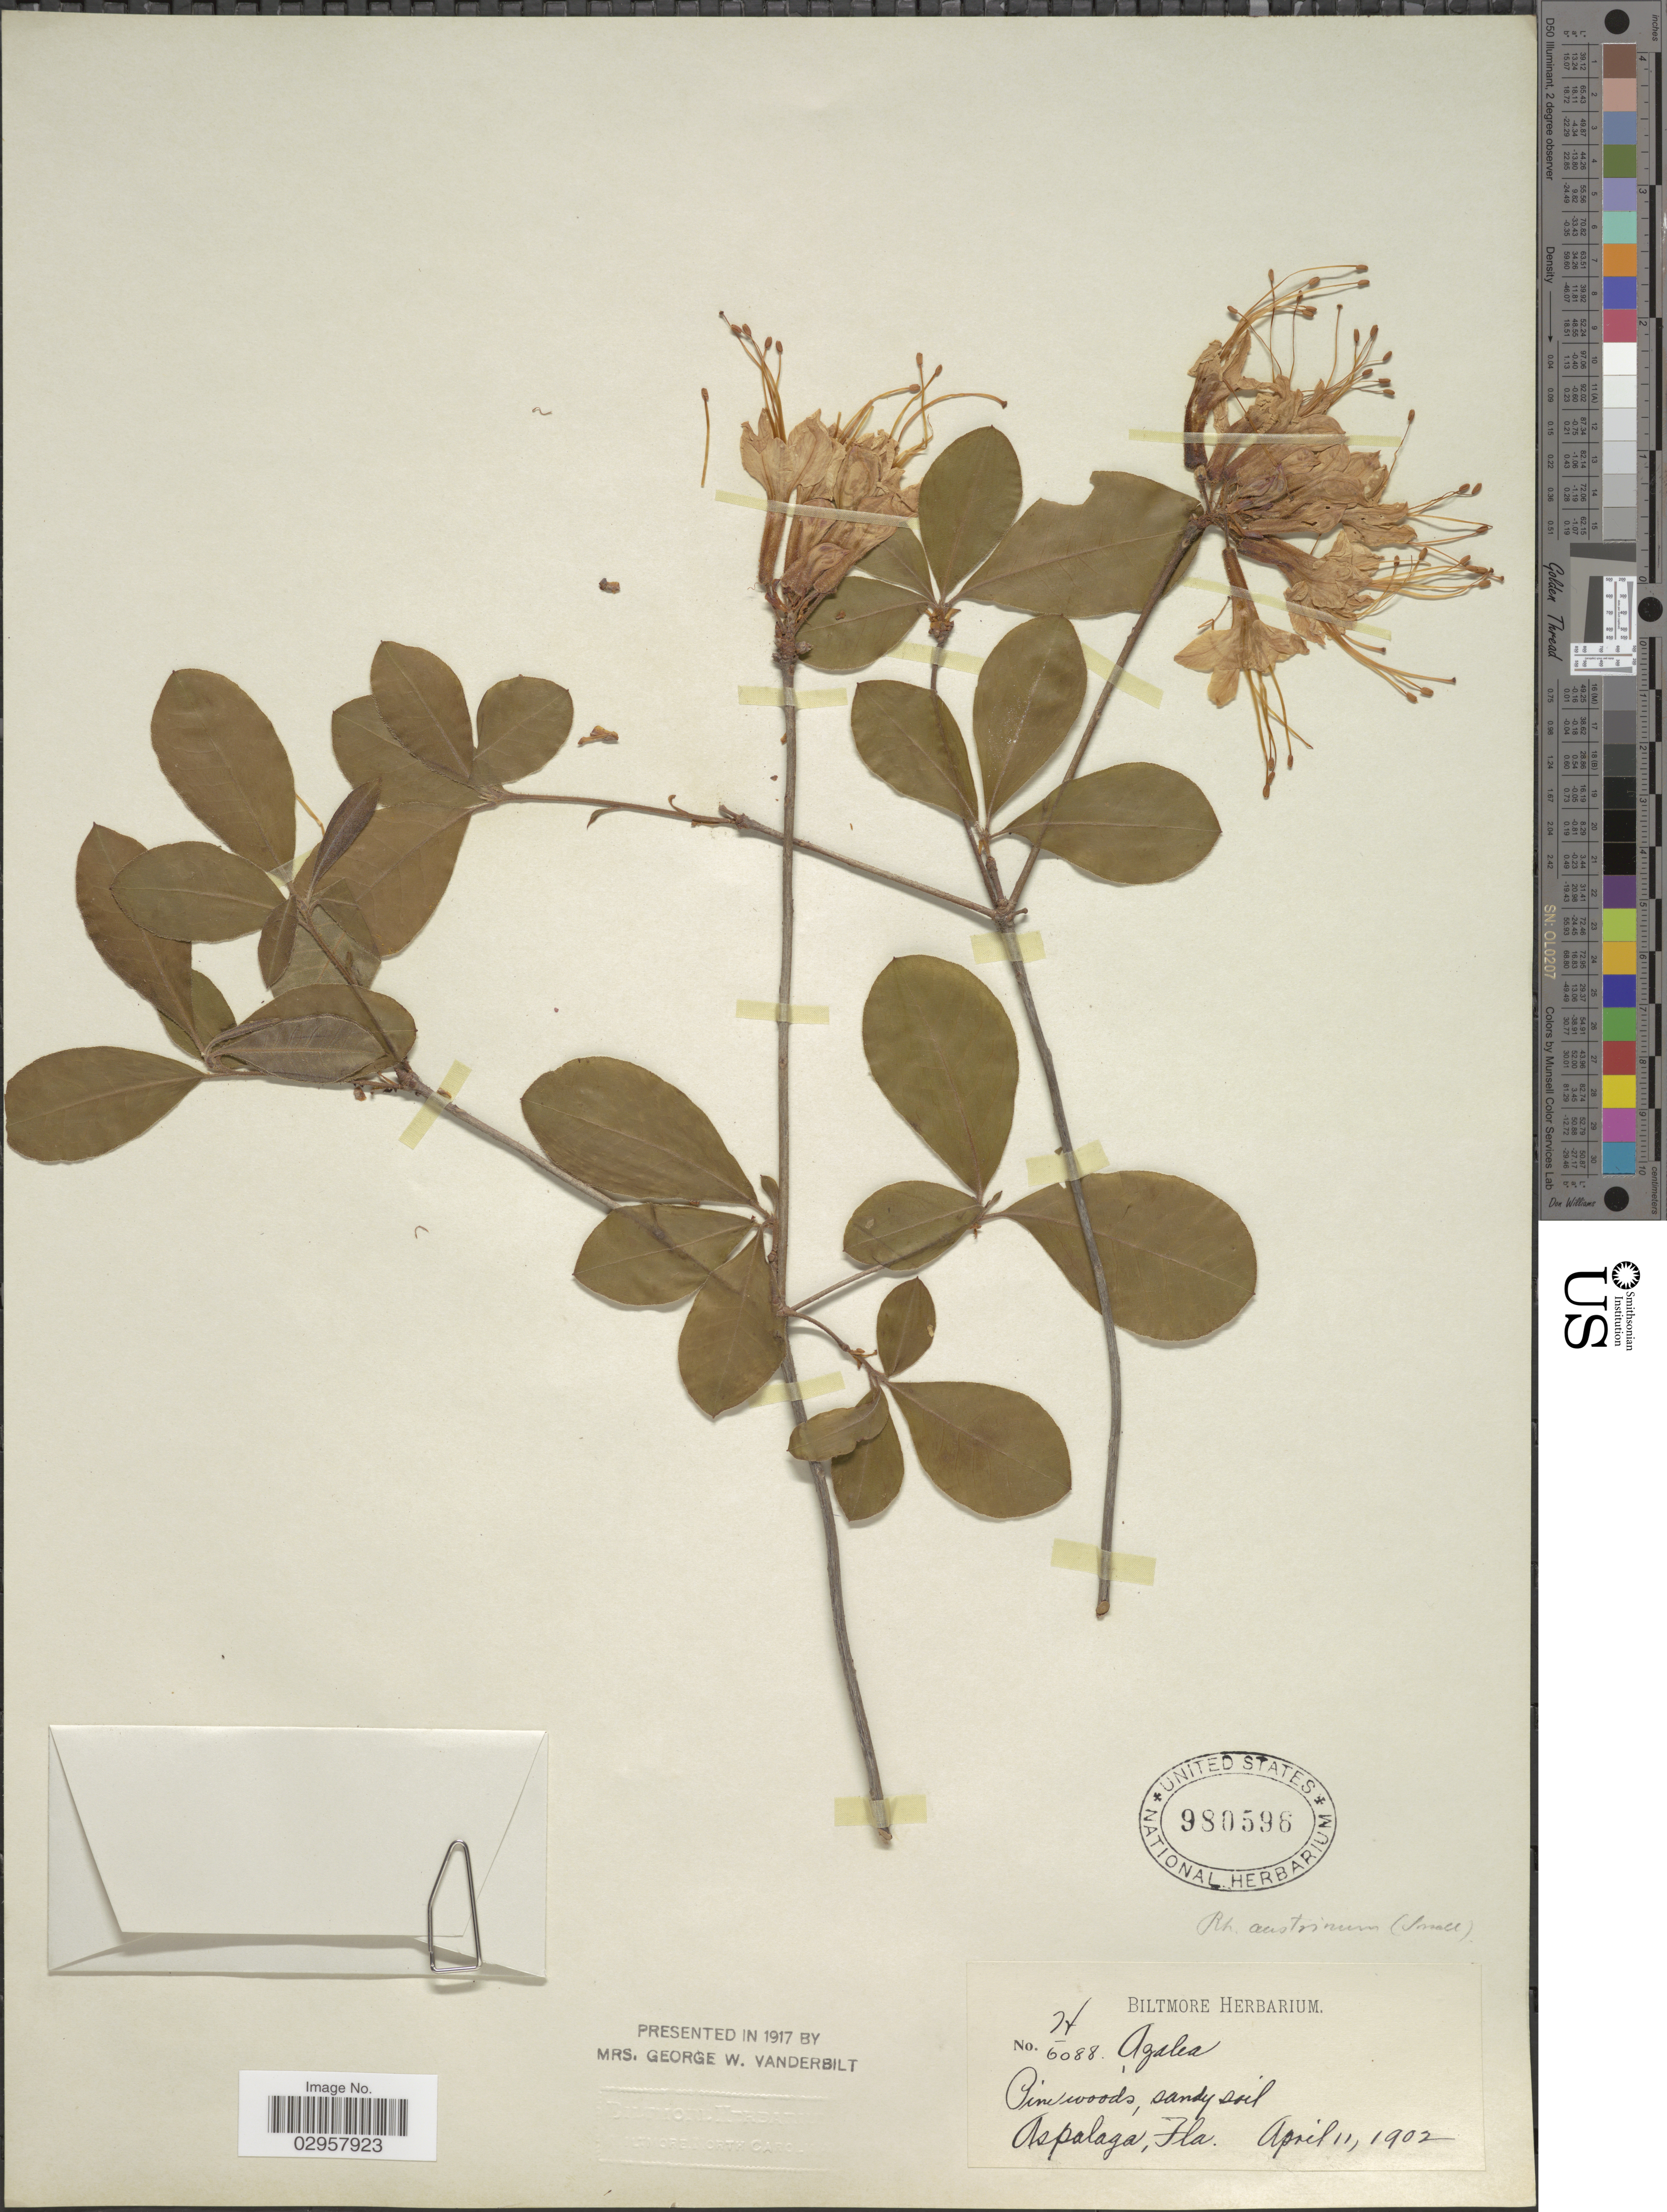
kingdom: Plantae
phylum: Tracheophyta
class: Magnoliopsida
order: Ericales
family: Ericaceae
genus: Rhododendron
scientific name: Rhododendron atlanticum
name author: (Ashe) Rehder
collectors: ex herb. Biltmore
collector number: H/6088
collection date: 1902-04-11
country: United States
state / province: Florida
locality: Pine woods, sandy soil, Aspalaga.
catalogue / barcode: US 980596